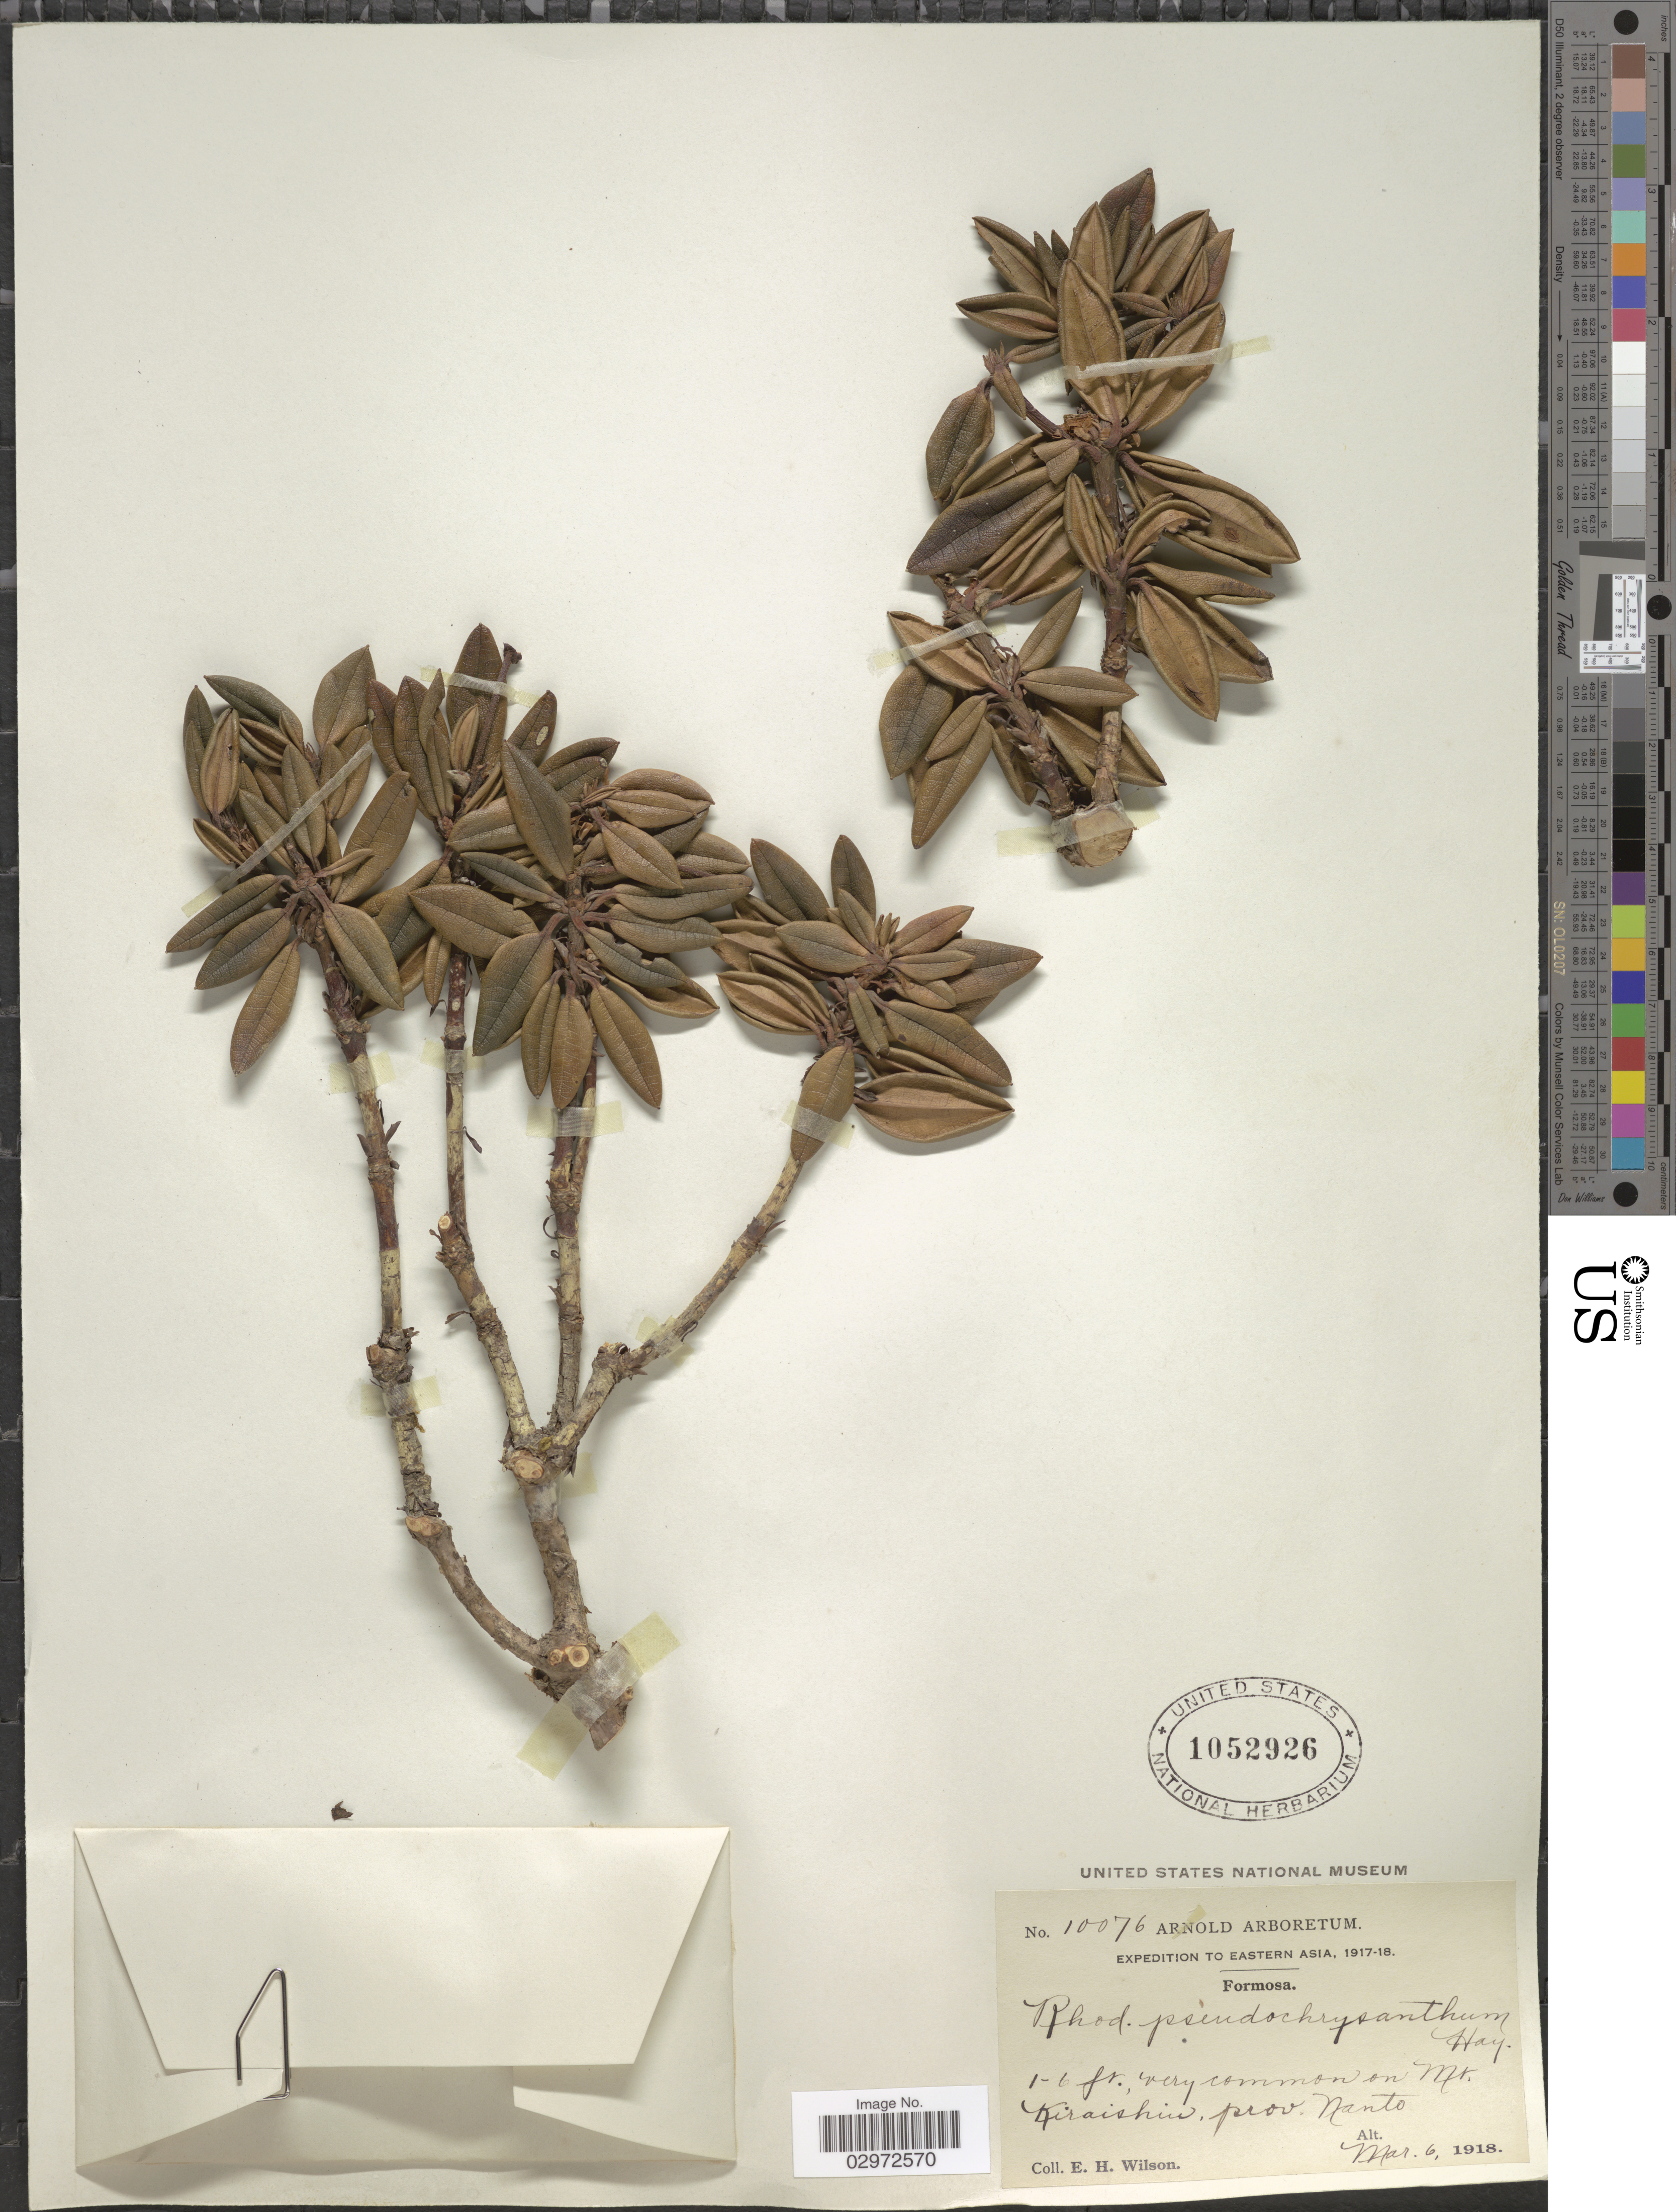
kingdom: Plantae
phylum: Tracheophyta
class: Magnoliopsida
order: Ericales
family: Ericaceae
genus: Rhododendron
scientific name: Rhododendron pseudochrysanthum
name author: Hayata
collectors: E. Wilson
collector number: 10076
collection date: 1918-03-06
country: Taiwan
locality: Eastern Asia, Formosa, Kiraishin, prov. Nanto.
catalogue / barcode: US 1052926